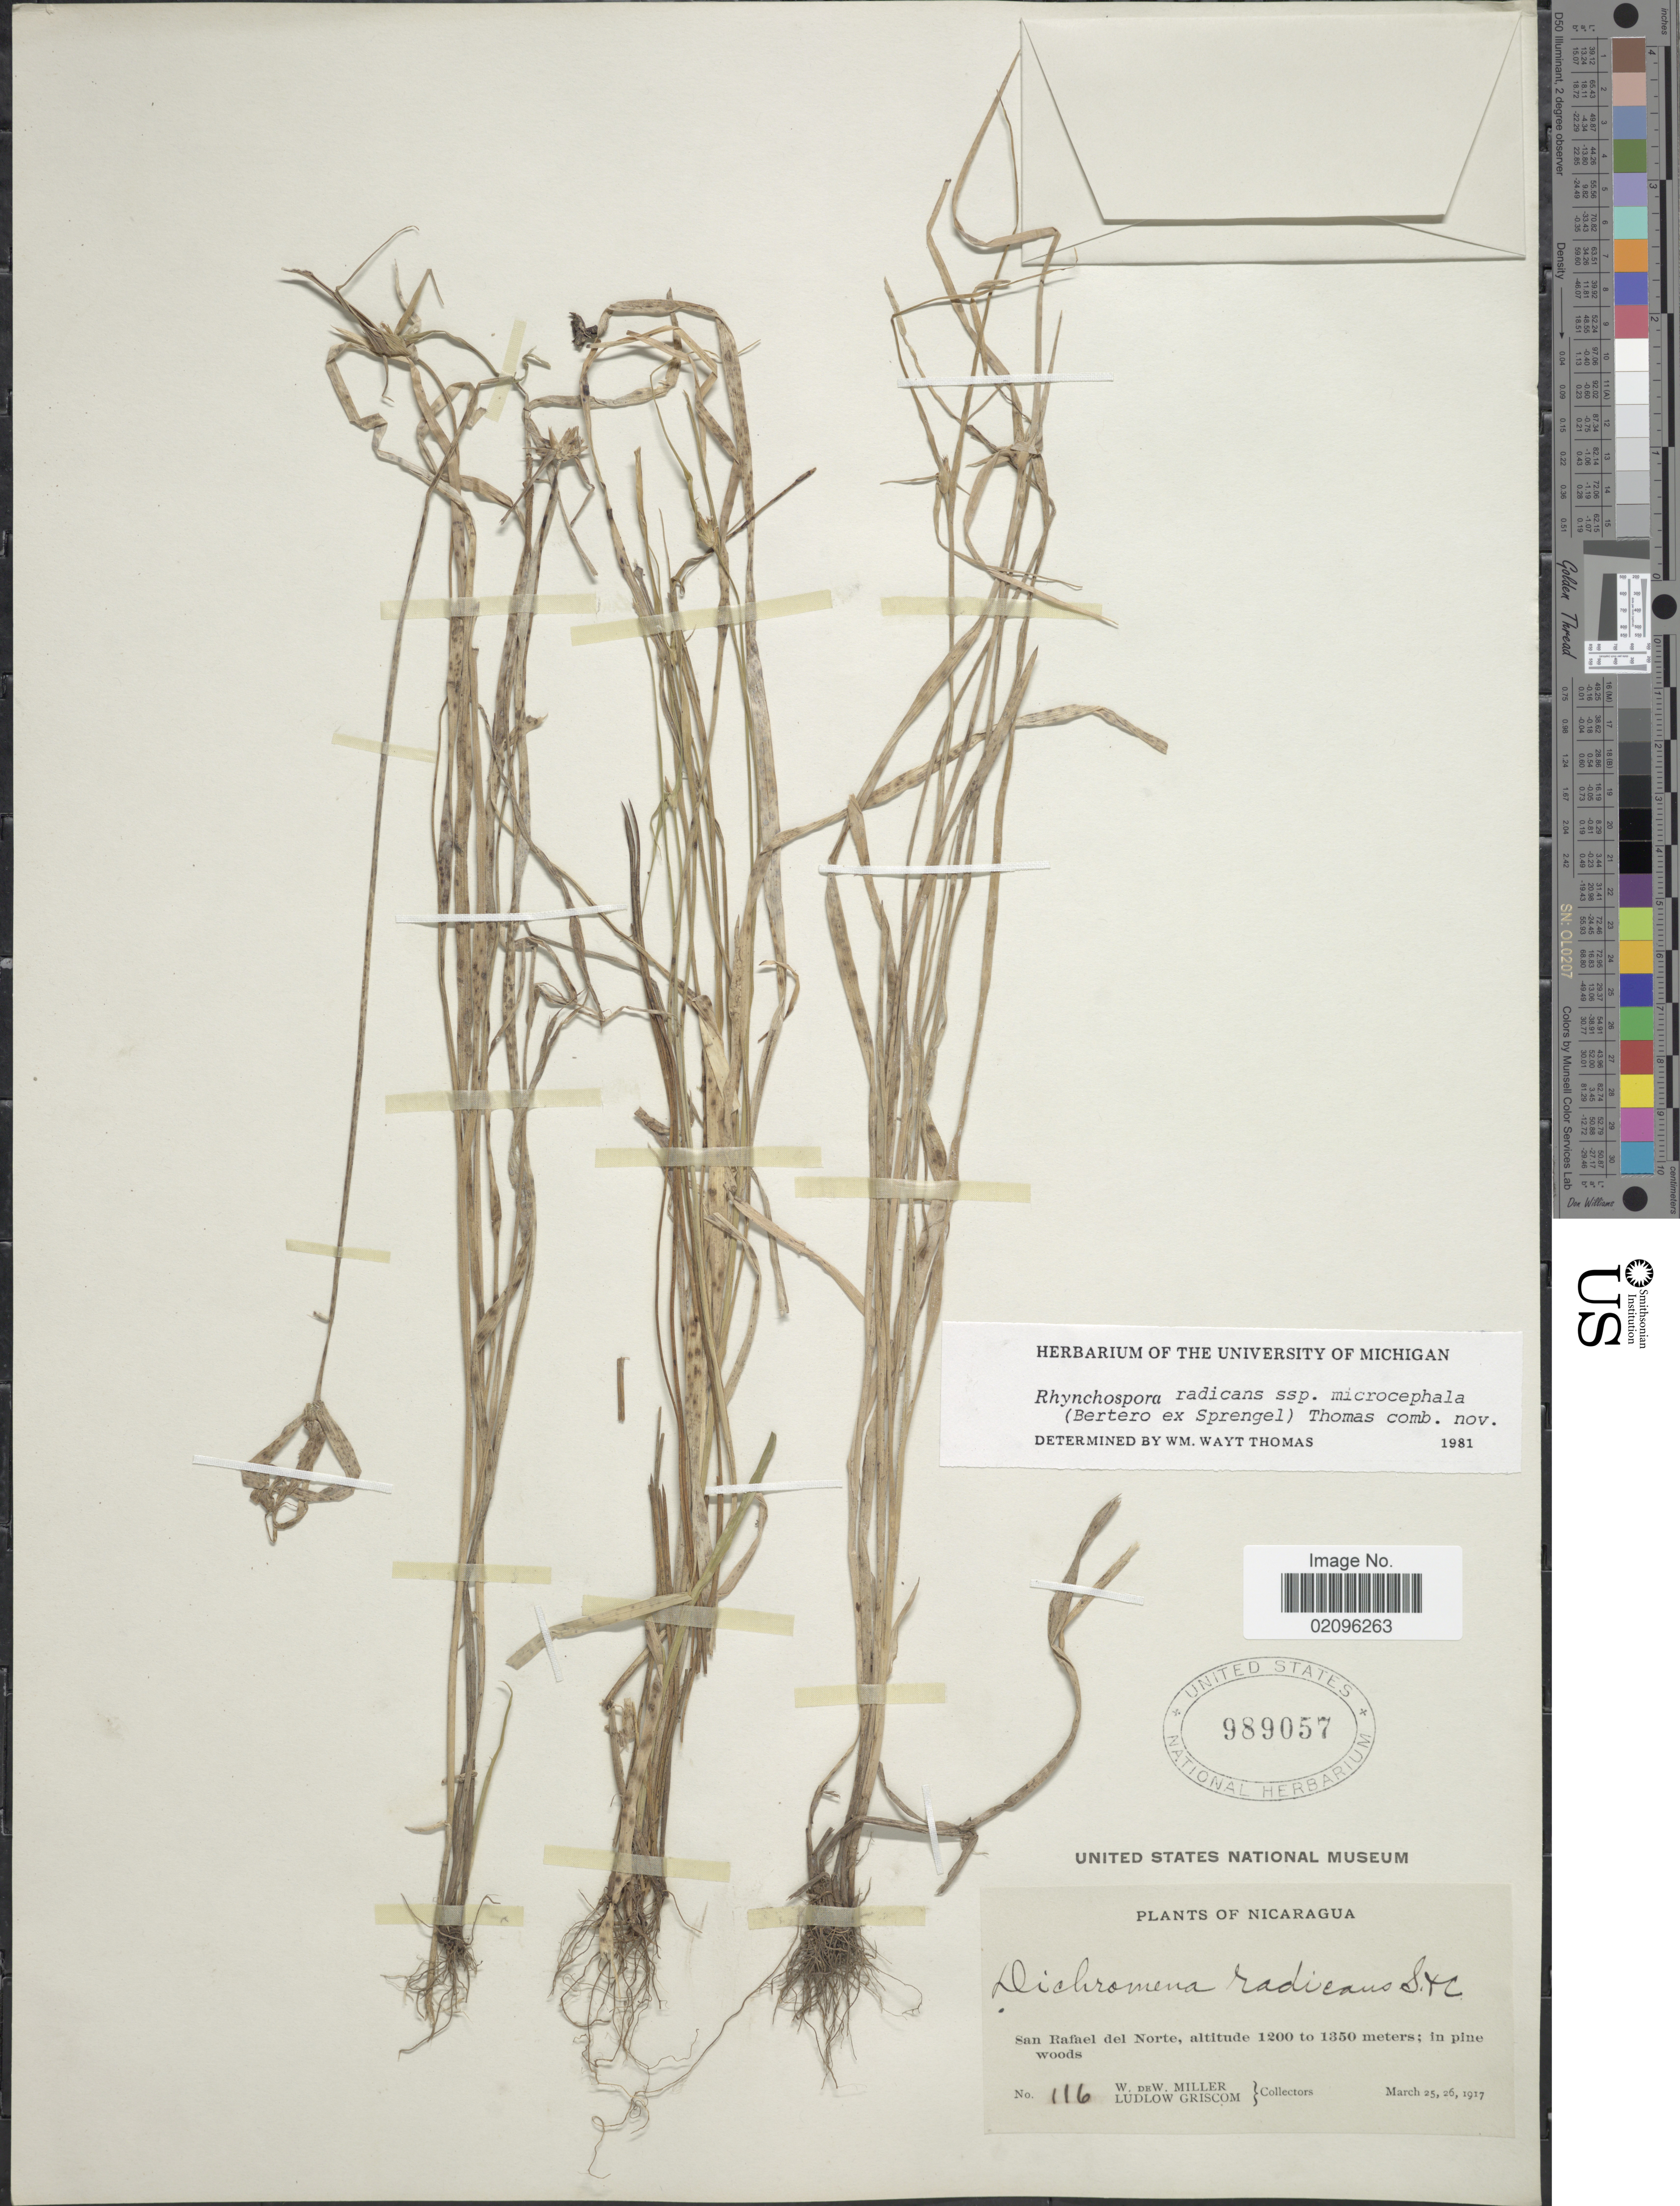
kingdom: Plantae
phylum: Tracheophyta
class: Liliopsida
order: Poales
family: Cyperaceae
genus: Rhynchospora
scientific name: Rhynchospora radicans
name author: (Schltdl. & Cham.) H. Pfeiff.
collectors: W. Miller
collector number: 116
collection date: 1917-03-25/1917-03-26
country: Nicaragua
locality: San Rafael del Norte. Nicaragua. In pine woods.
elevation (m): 1200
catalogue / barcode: US 989057